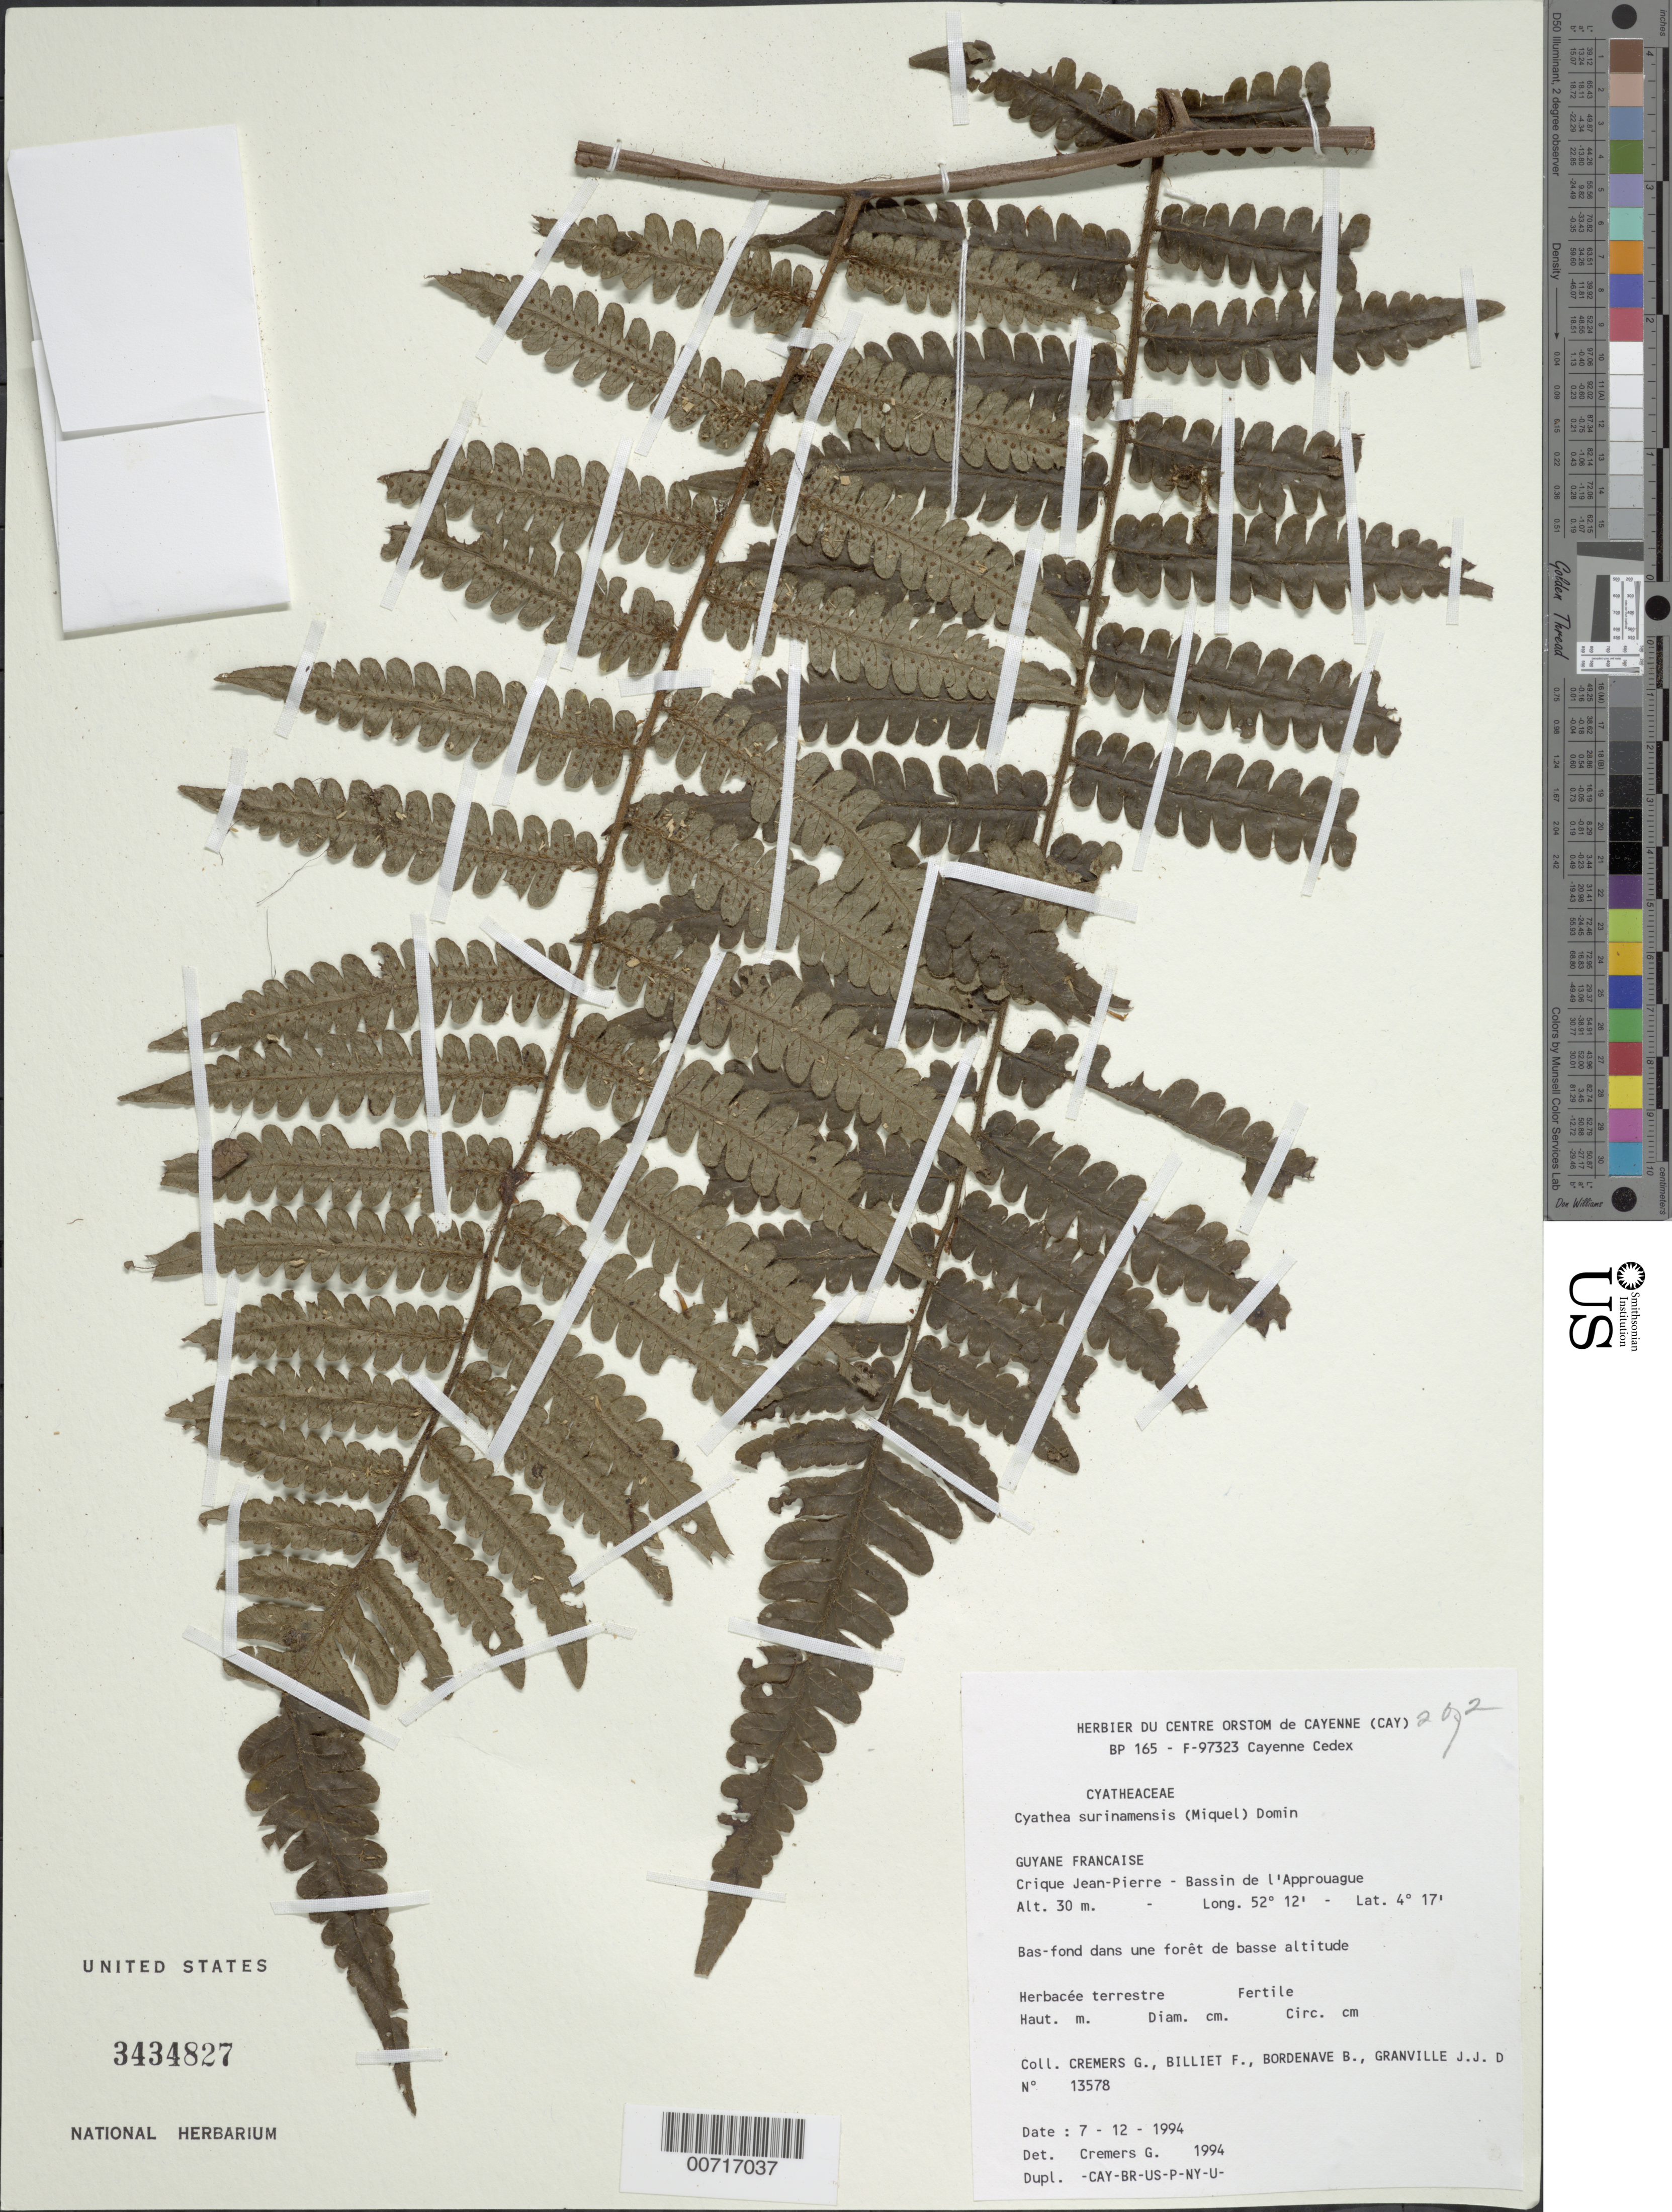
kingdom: Plantae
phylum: Tracheophyta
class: Polypodiopsida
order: Cyatheales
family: Cyatheaceae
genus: Cyathea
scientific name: Cyathea surinamensis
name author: (Miq.) Domin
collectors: G. Cremers, F. Billiet, B. Bordenave & J.-J. de Granville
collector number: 13578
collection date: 1994-12-07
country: French Guiana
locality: Guyane Francaise, Cayenne Cedex, Crique Jean-Pierre - Bassin de I'Approuague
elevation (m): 30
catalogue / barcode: US 3434827